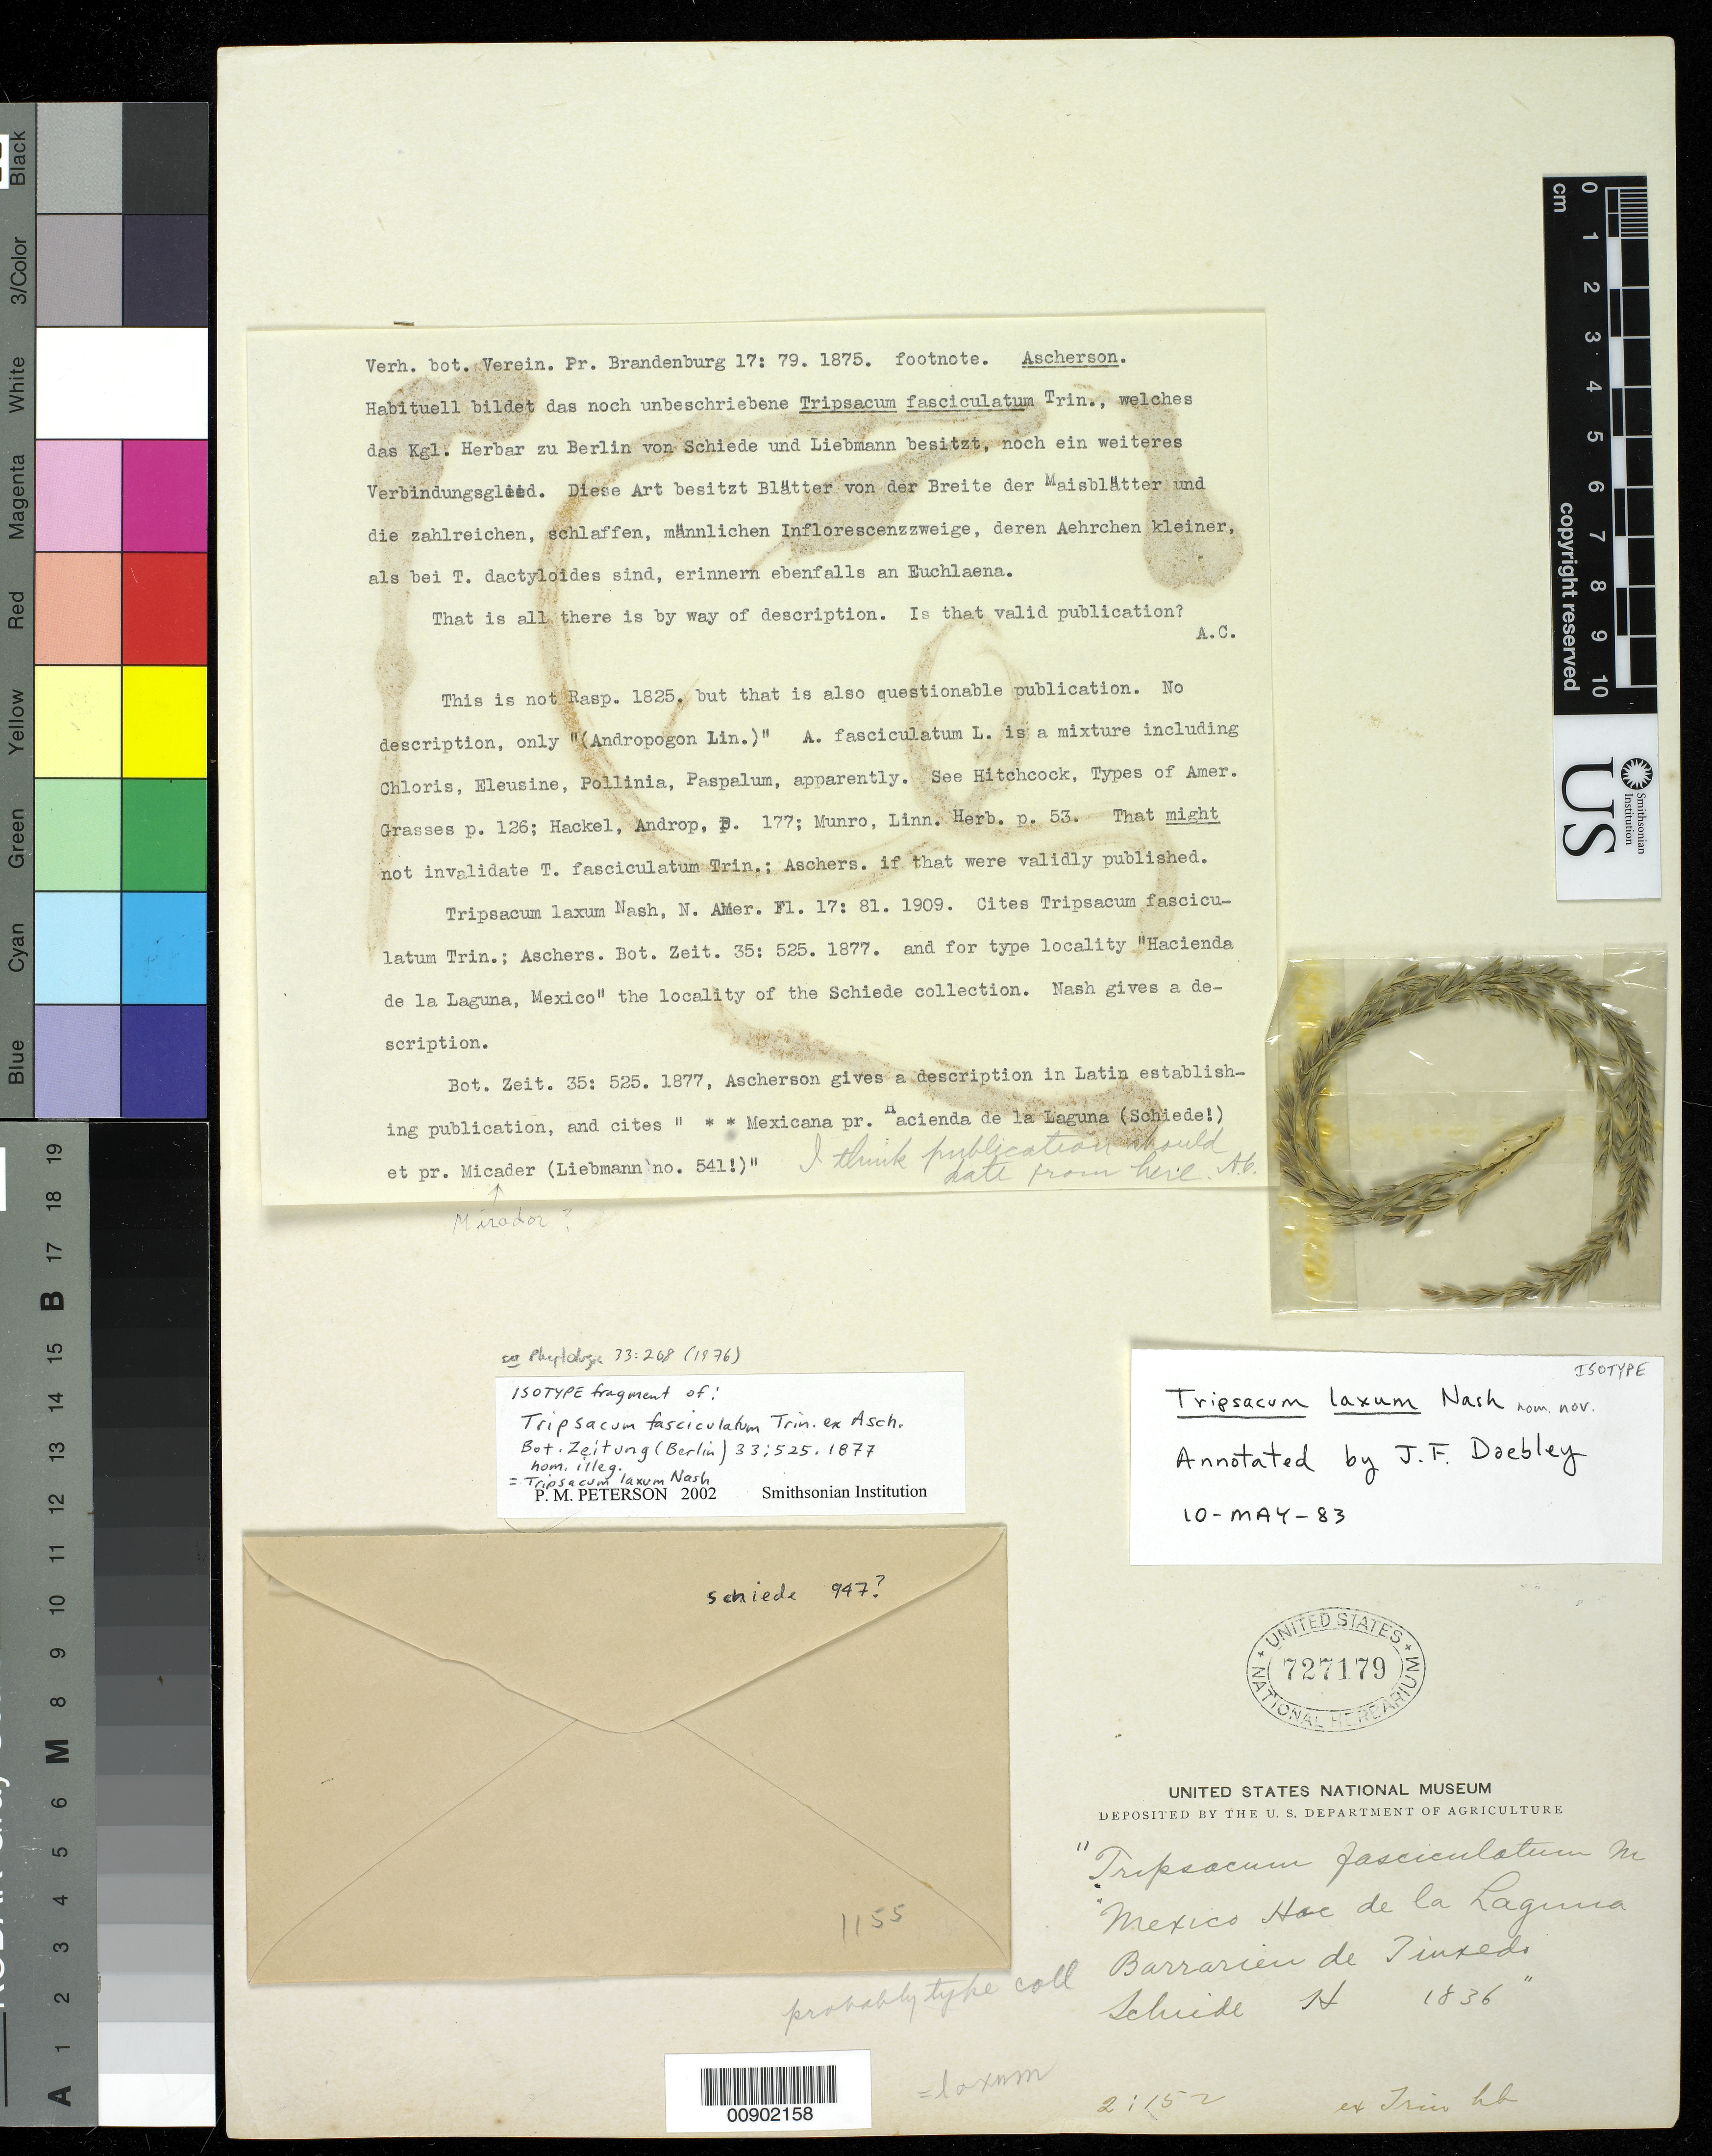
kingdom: Plantae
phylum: Tracheophyta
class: Liliopsida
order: Poales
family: Poaceae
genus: Tripsacum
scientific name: Tripsacum fasciculatum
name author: Trin. ex Asch.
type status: Isolectotype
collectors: C. J. W. Schiede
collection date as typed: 1836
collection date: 1836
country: Mexico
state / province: Veracruz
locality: Mexico Hac de la Laguna, Barrarien de Tinxedo.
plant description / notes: Later homonym of Tripsacum fasciculatum (L.) Raspail (1825).; Also a type of Tripsacum laxum Nash, nom. nov.; Nom. nov. for Tripsacum fasciculatum Trin. ex Asch., non T. fasciculatum (L.) Raspail (1825).; Also a type of Tripsacum fasciculatum Trin. ex Asch., nom. illeg.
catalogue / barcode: US 727179